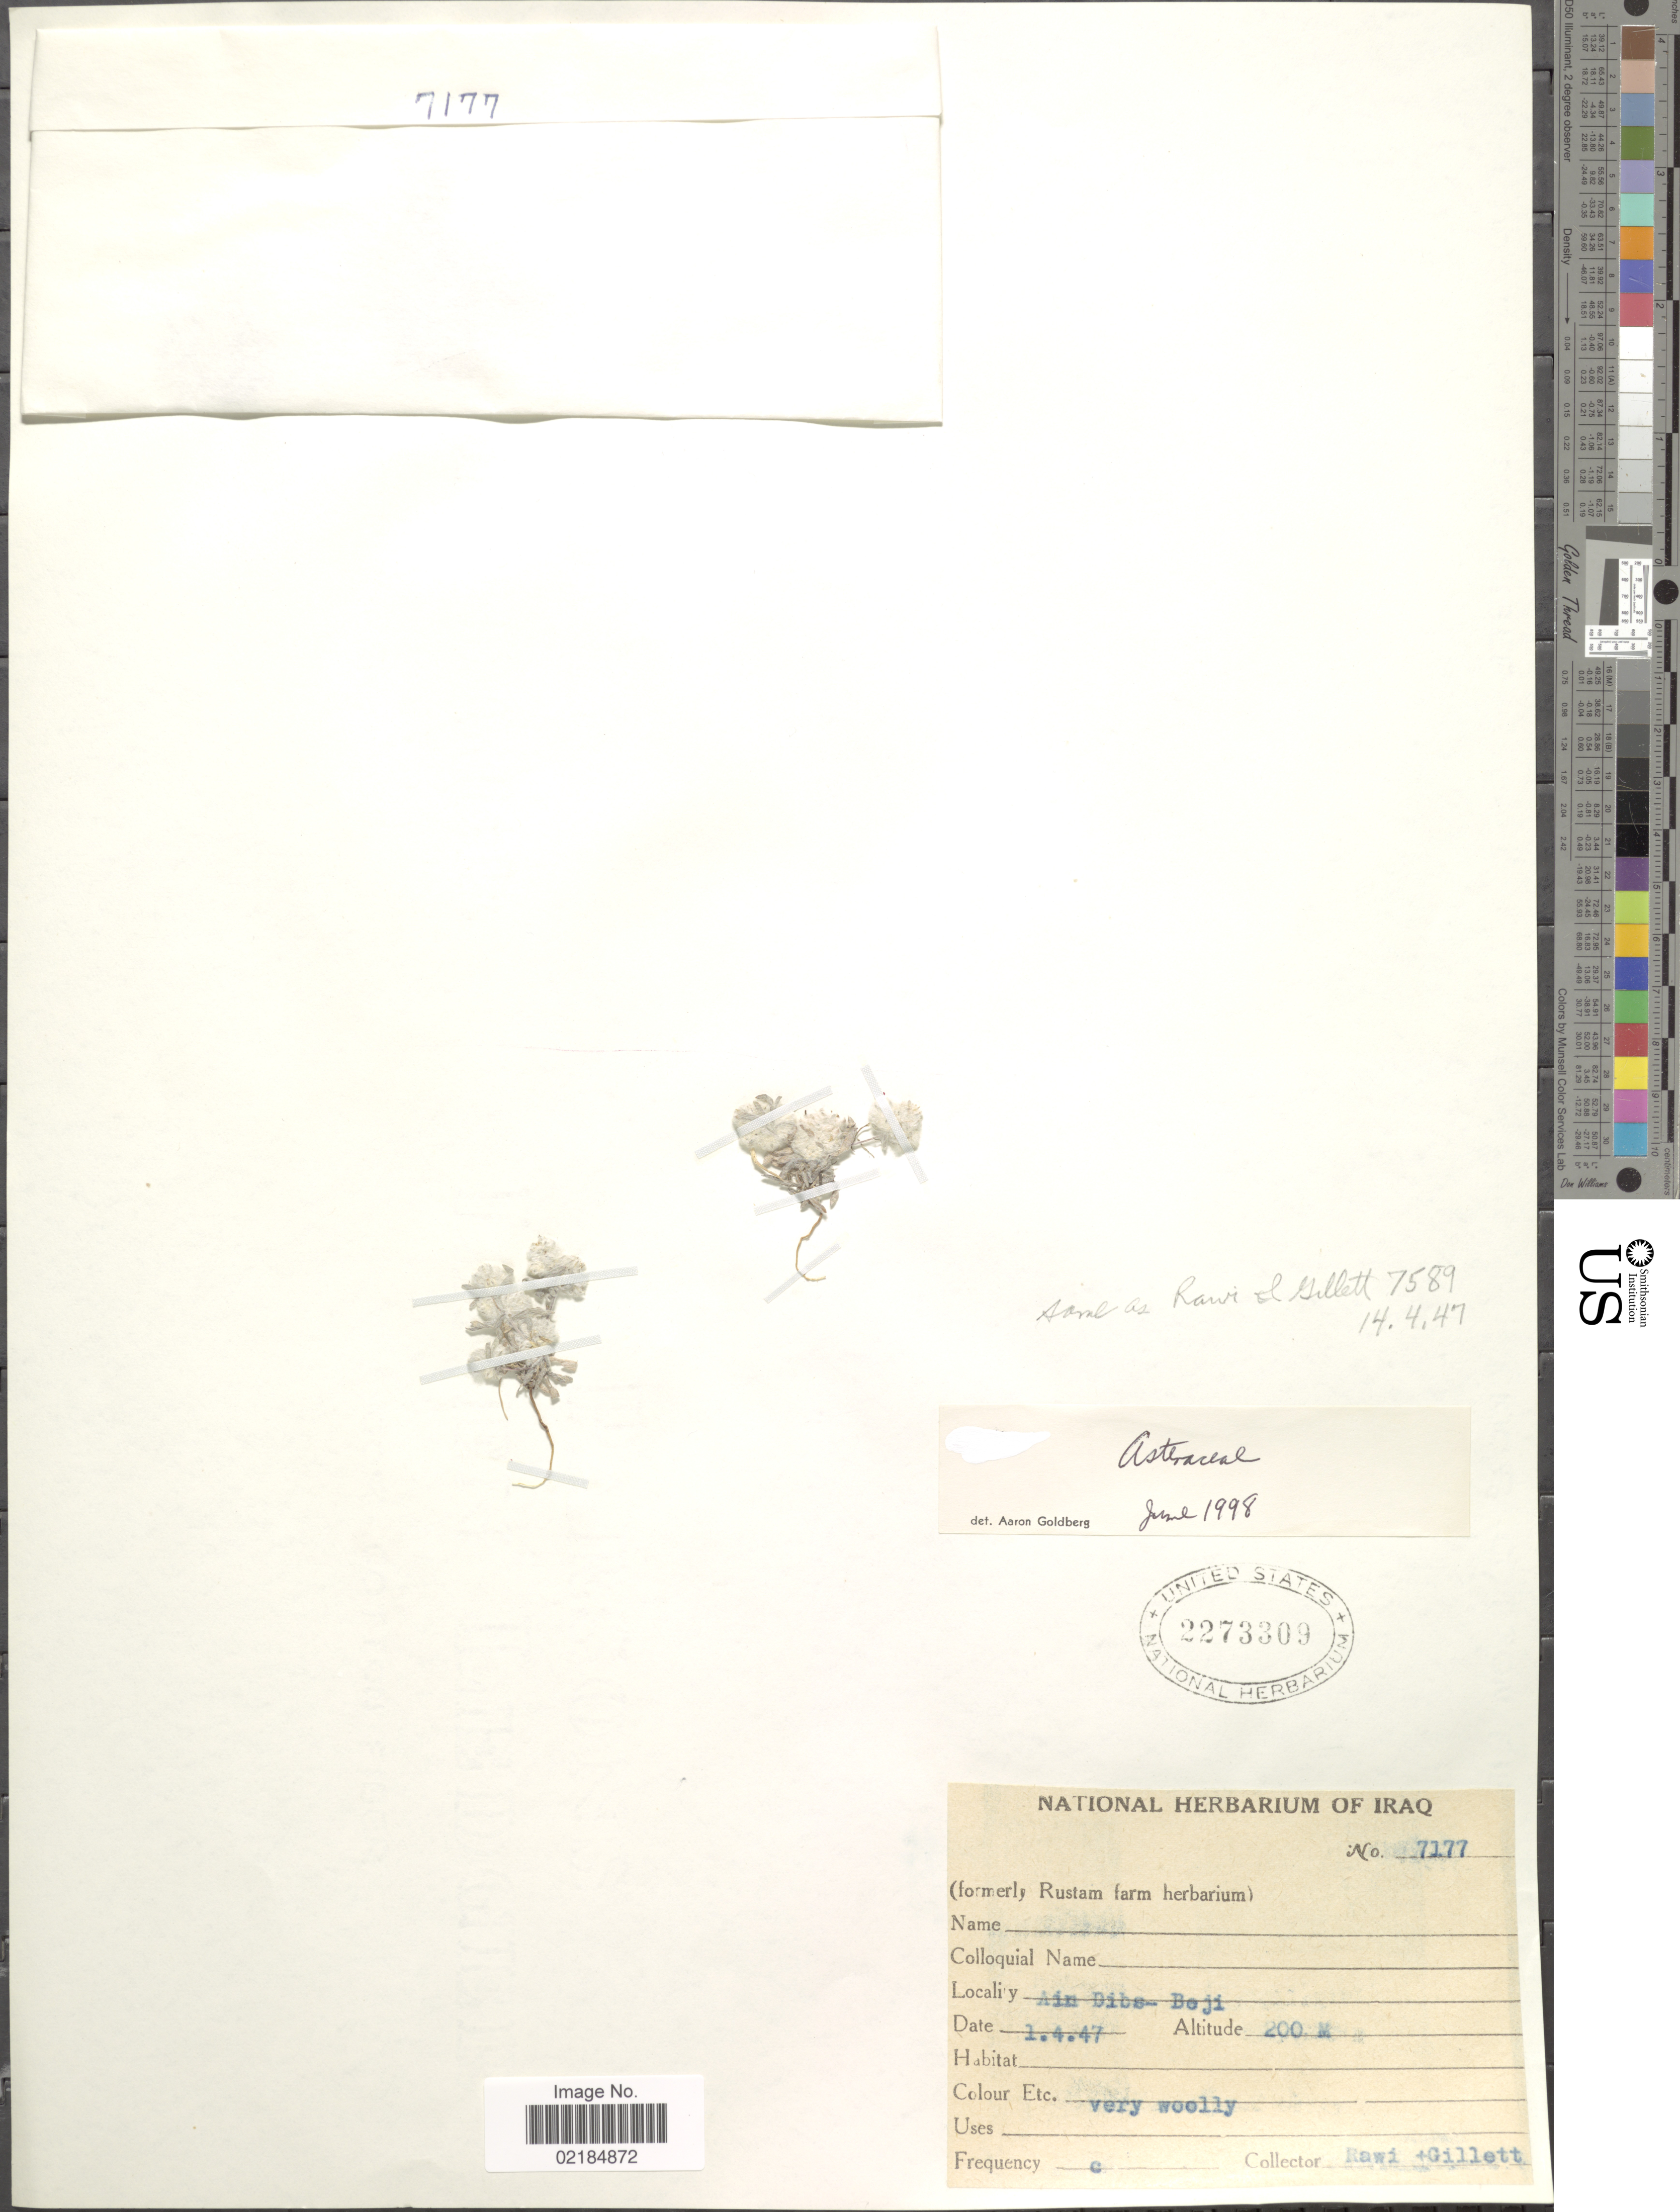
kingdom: Plantae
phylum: Tracheophyta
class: Magnoliopsida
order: Asterales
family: Asteraceae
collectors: -. Rawi & Gillett, --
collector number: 7177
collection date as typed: Transcribed d/m/y: 1/4/47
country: Iraq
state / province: Salah ad Din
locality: Ain Dibe-Beji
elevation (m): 200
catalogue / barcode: US 2273309